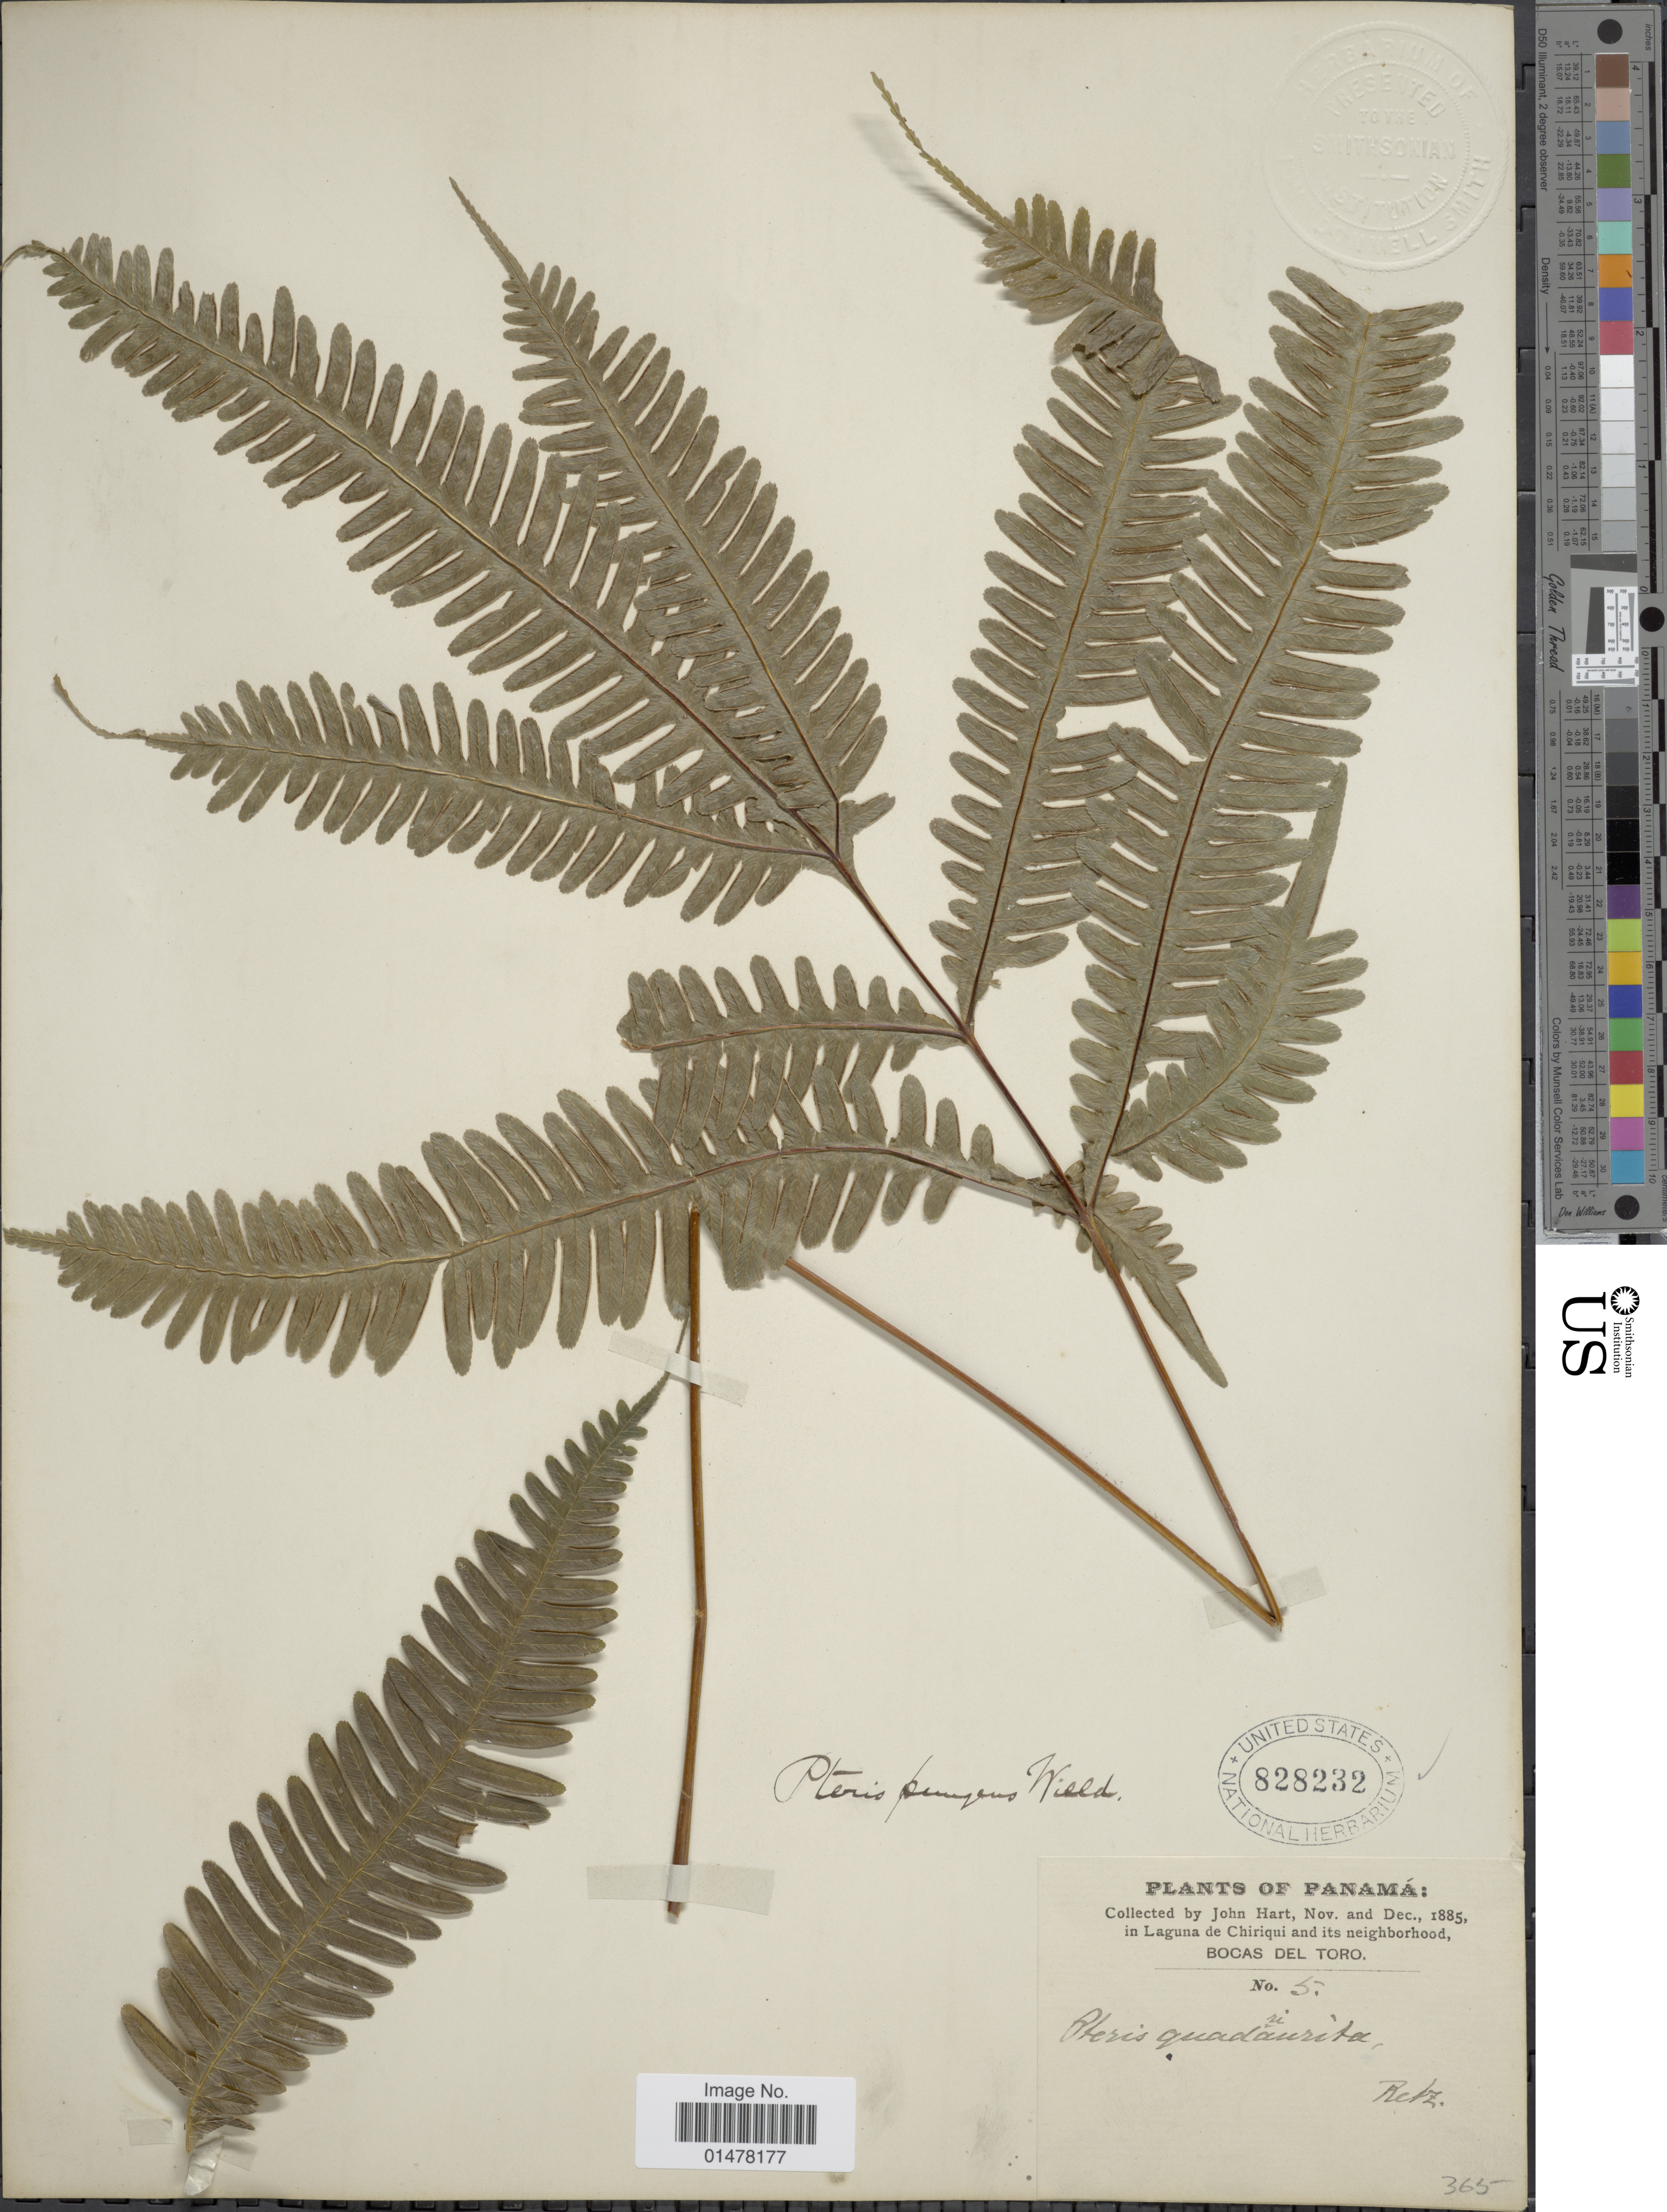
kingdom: Plantae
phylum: Tracheophyta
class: Polypodiopsida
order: Polypodiales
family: Pteridaceae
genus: Pteris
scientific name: Pteris pungens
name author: Willd.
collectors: J. Hart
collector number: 5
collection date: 1885-11/1885-12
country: Panama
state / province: Bocas del Toro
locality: Plants of Panama, in laguna de Chiriqui and its neighbourhood, Bocas del Toro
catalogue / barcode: US 828232